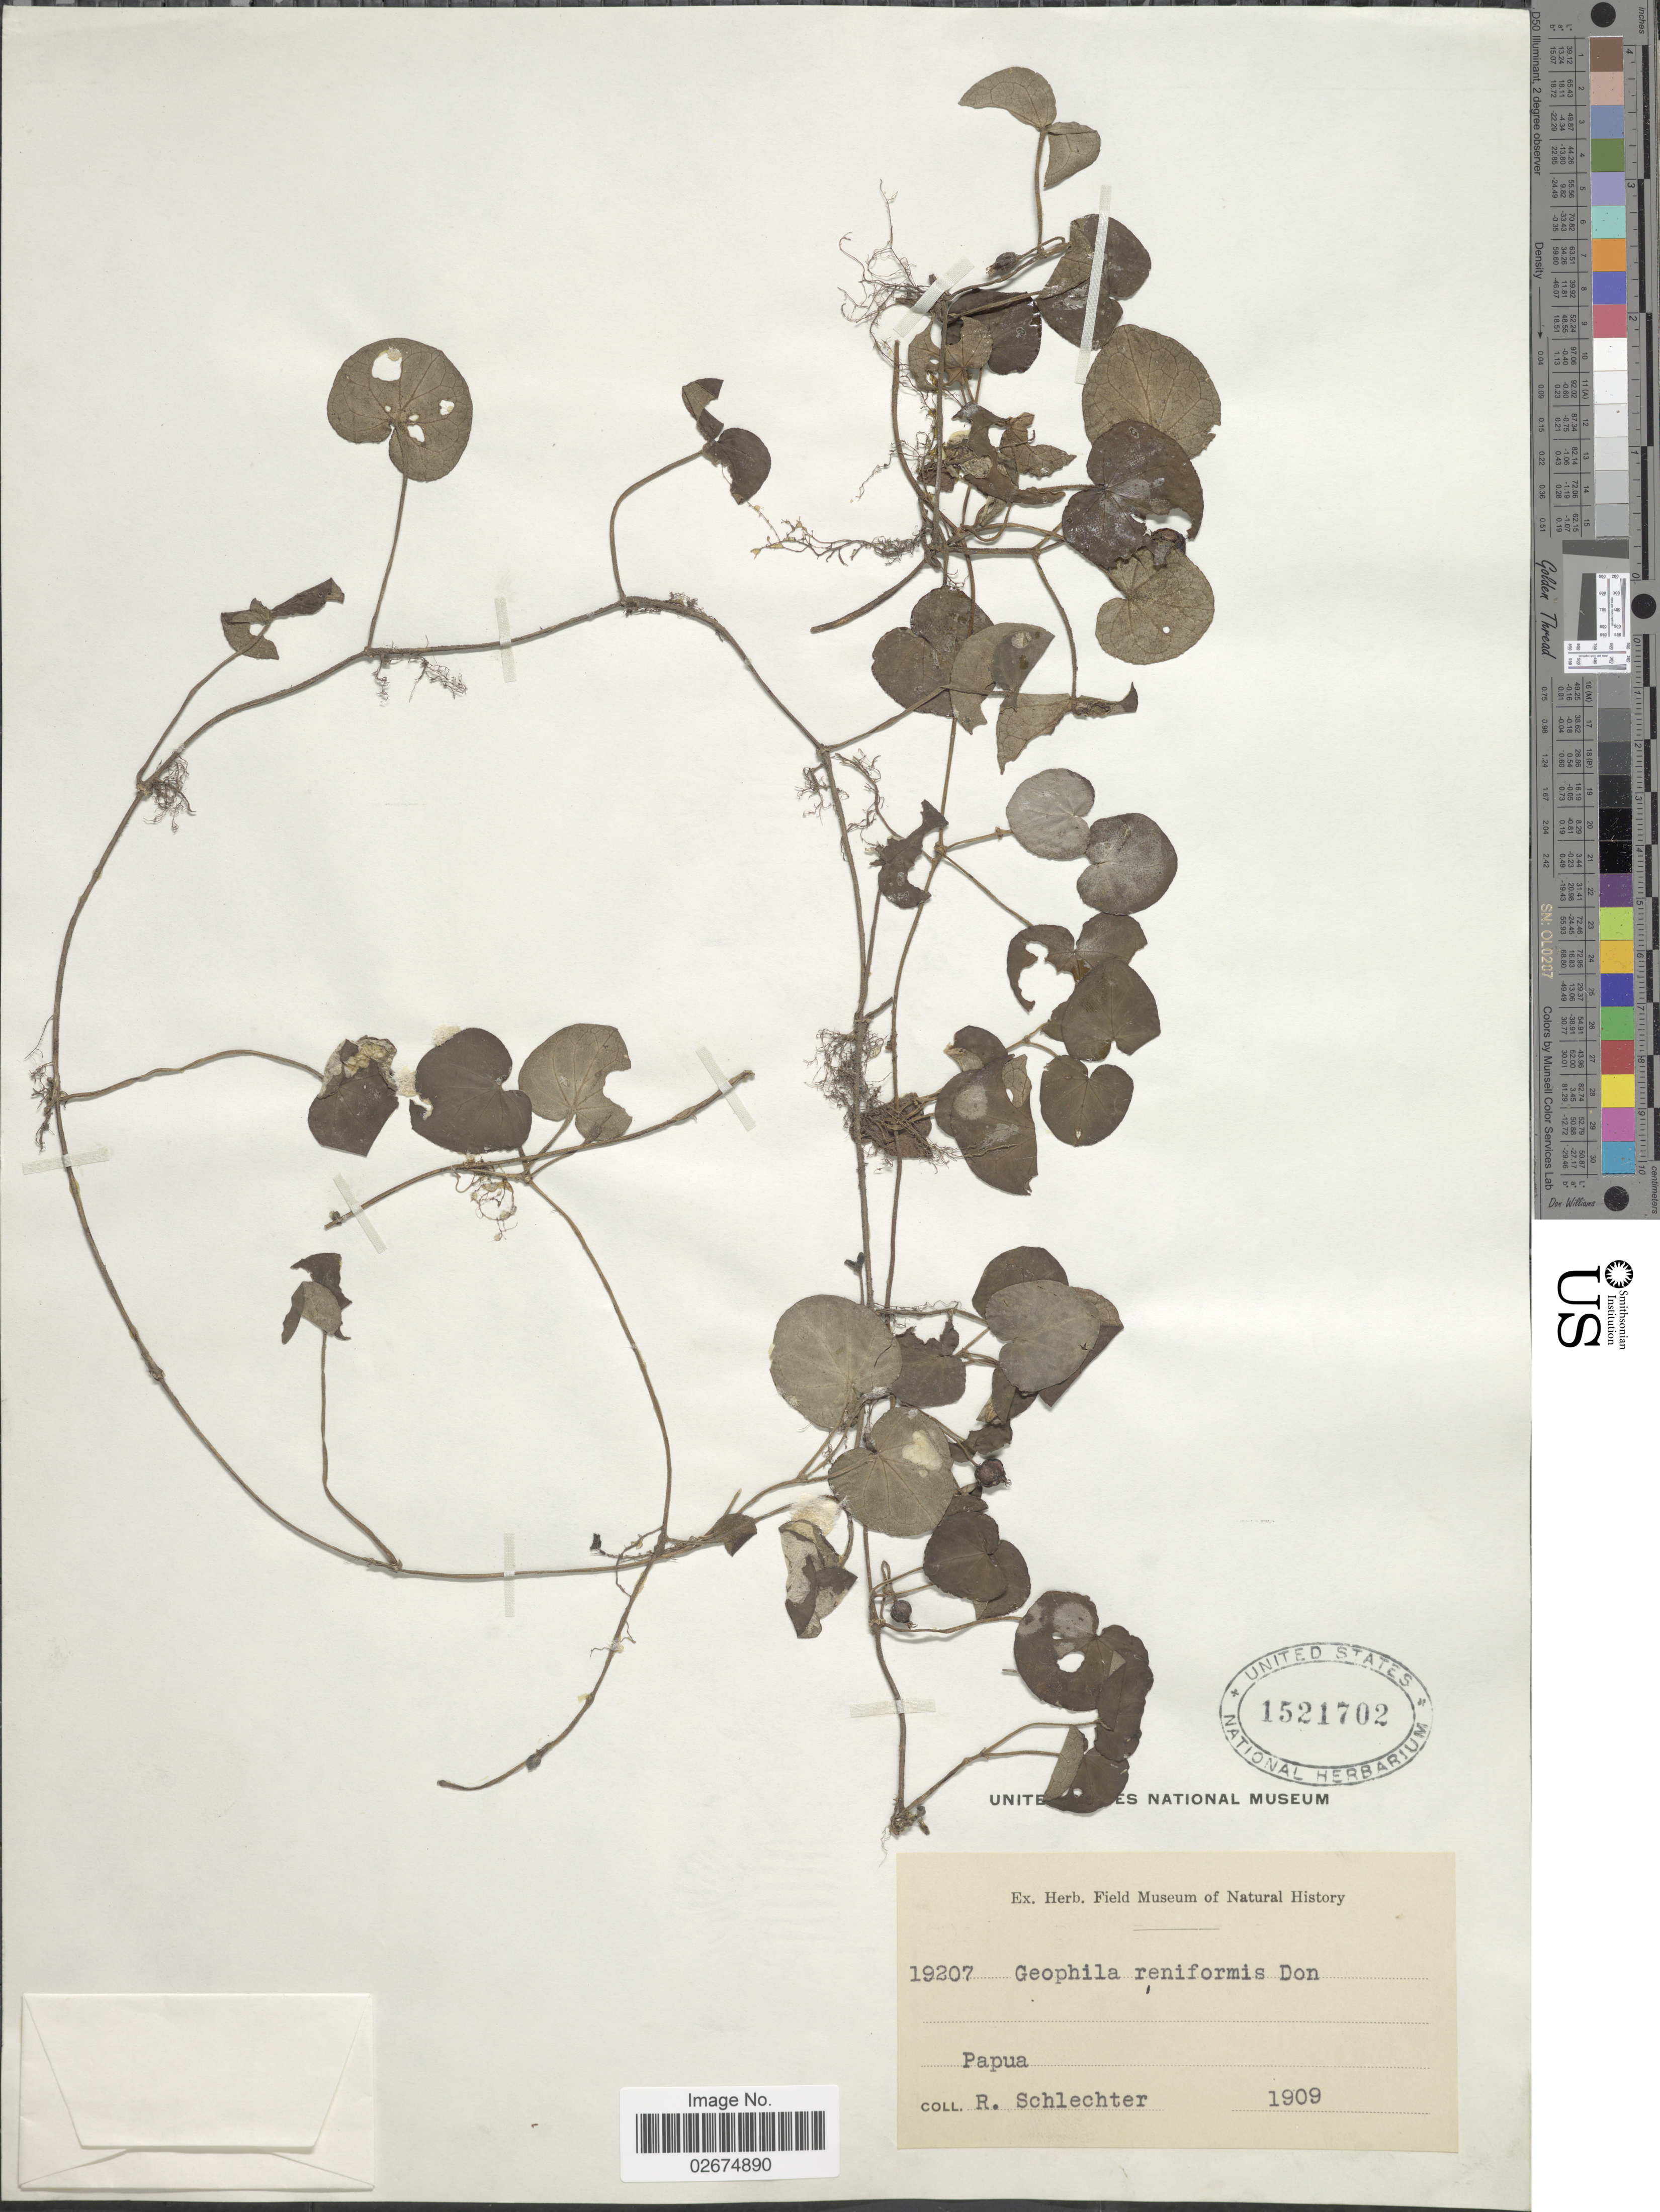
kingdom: Plantae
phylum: Tracheophyta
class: Magnoliopsida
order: Gentianales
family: Rubiaceae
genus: Geophila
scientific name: Geophila repens var. asiatica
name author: (Cham. & Schltdl.) Fosberg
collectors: F. R. R. Schlechter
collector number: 19207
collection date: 1909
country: Papua New Guinea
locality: Papua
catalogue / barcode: US 1521702